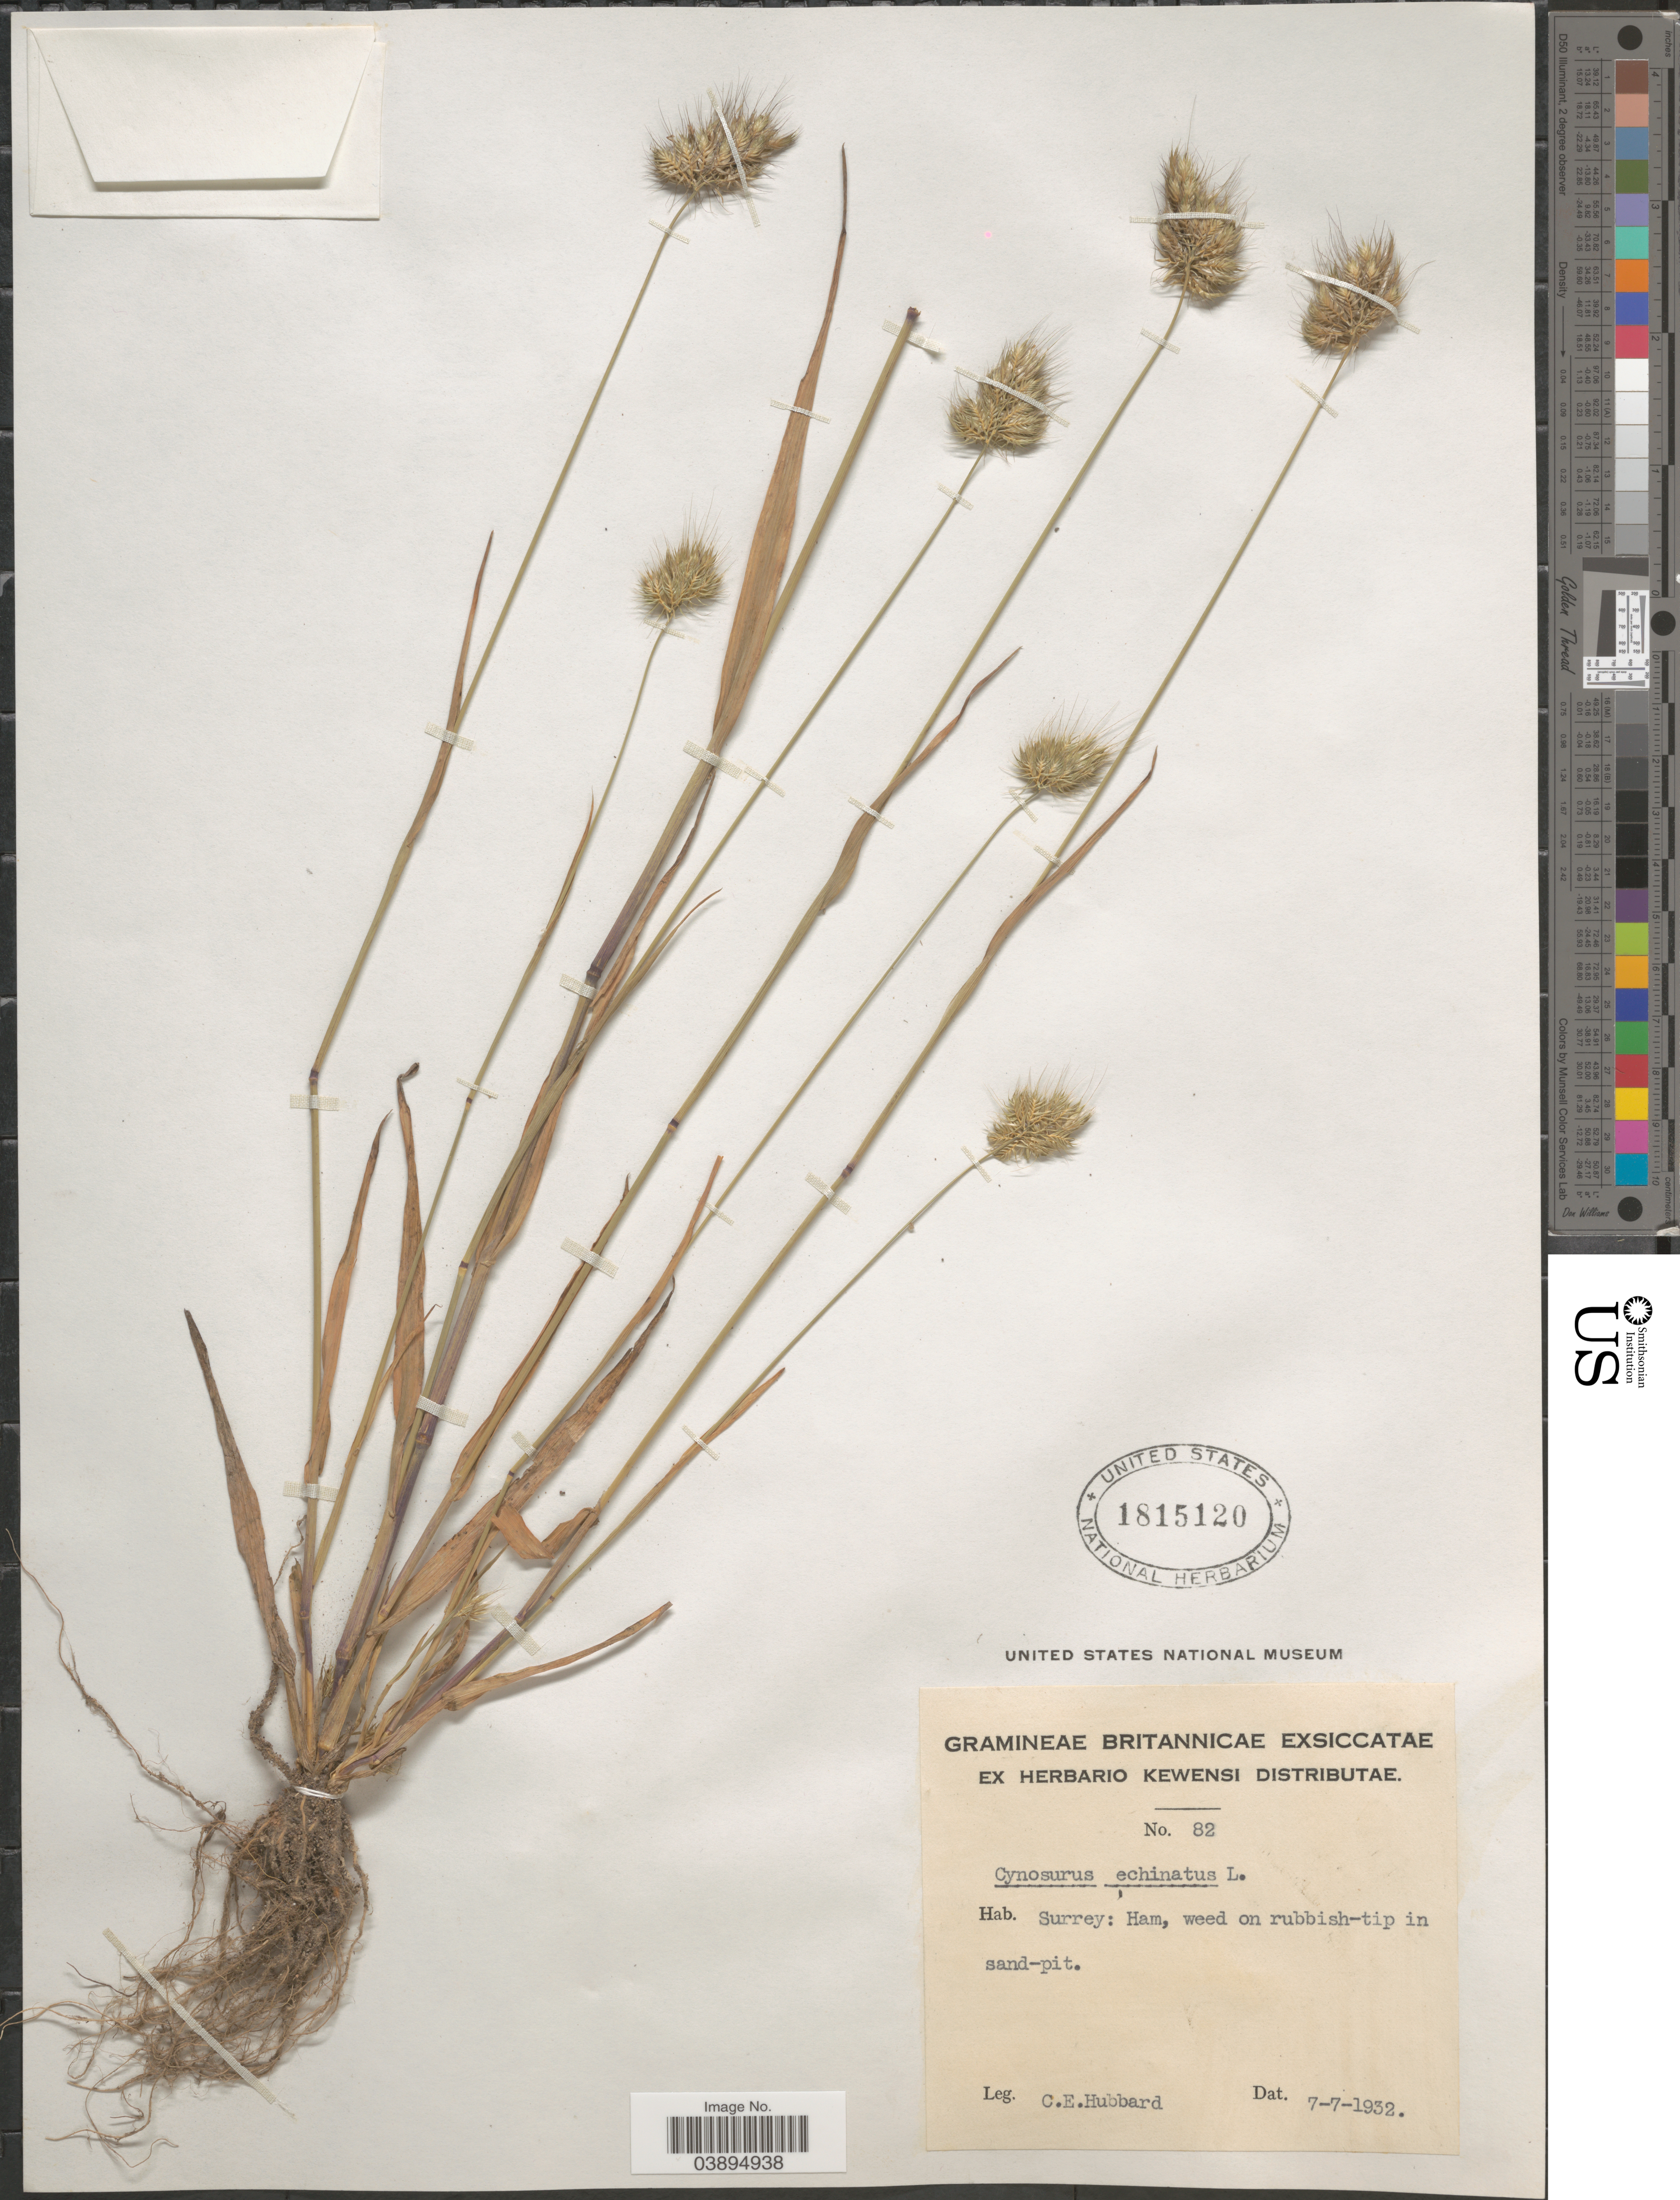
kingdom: Plantae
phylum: Tracheophyta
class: Liliopsida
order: Poales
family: Poaceae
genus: Cynosurus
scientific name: Cynosurus echinatus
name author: L.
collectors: C. E. Hubbard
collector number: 82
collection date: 1932-07-07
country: United Kingdom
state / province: England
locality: Surrey: Ham.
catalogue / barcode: US 1815120